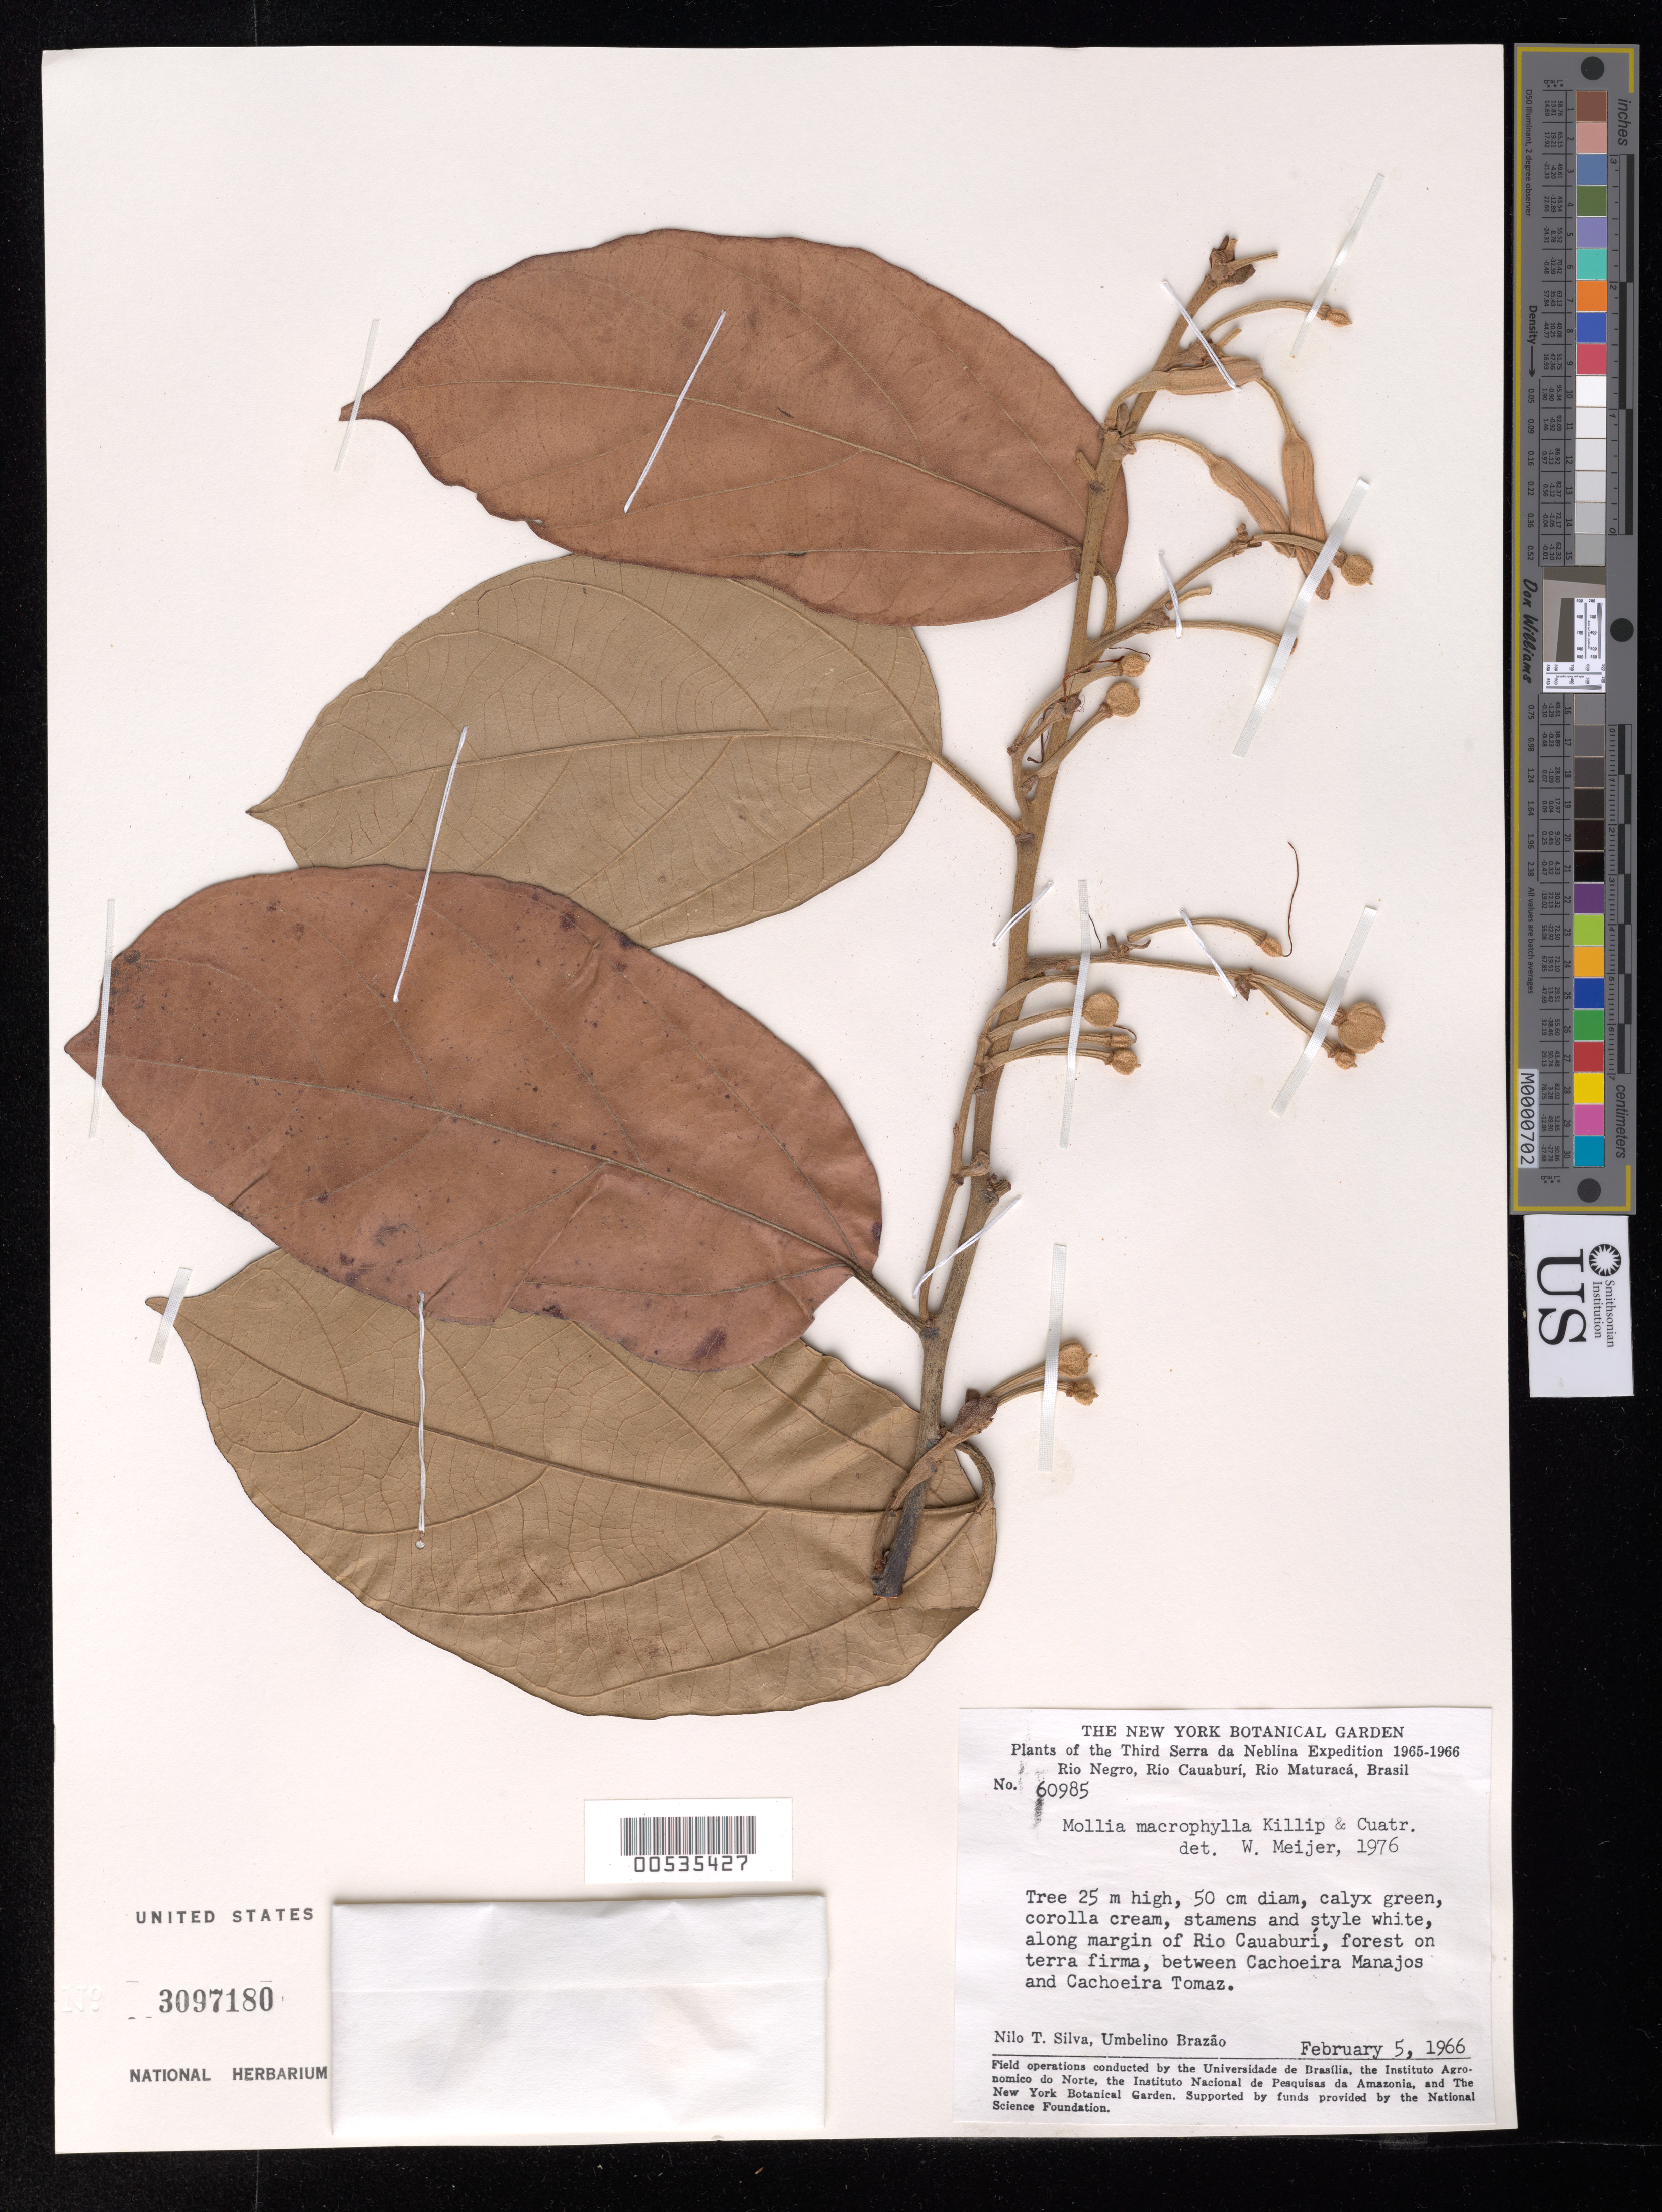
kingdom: Plantae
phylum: Tracheophyta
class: Magnoliopsida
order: Malvales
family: Malvaceae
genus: Mollia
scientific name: Mollia macrophylla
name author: Killip & Cuatrec.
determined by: Meijer, W.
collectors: N. T. Silva & U. Brazão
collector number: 60985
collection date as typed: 05 Feb 1966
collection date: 1966-02-05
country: Brazil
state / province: Amazonas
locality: Along margin of Rio Cauaburí, between Cachoeira Manajos and Cachoeira Tomaz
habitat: Forest on terra firma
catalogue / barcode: US 3097180